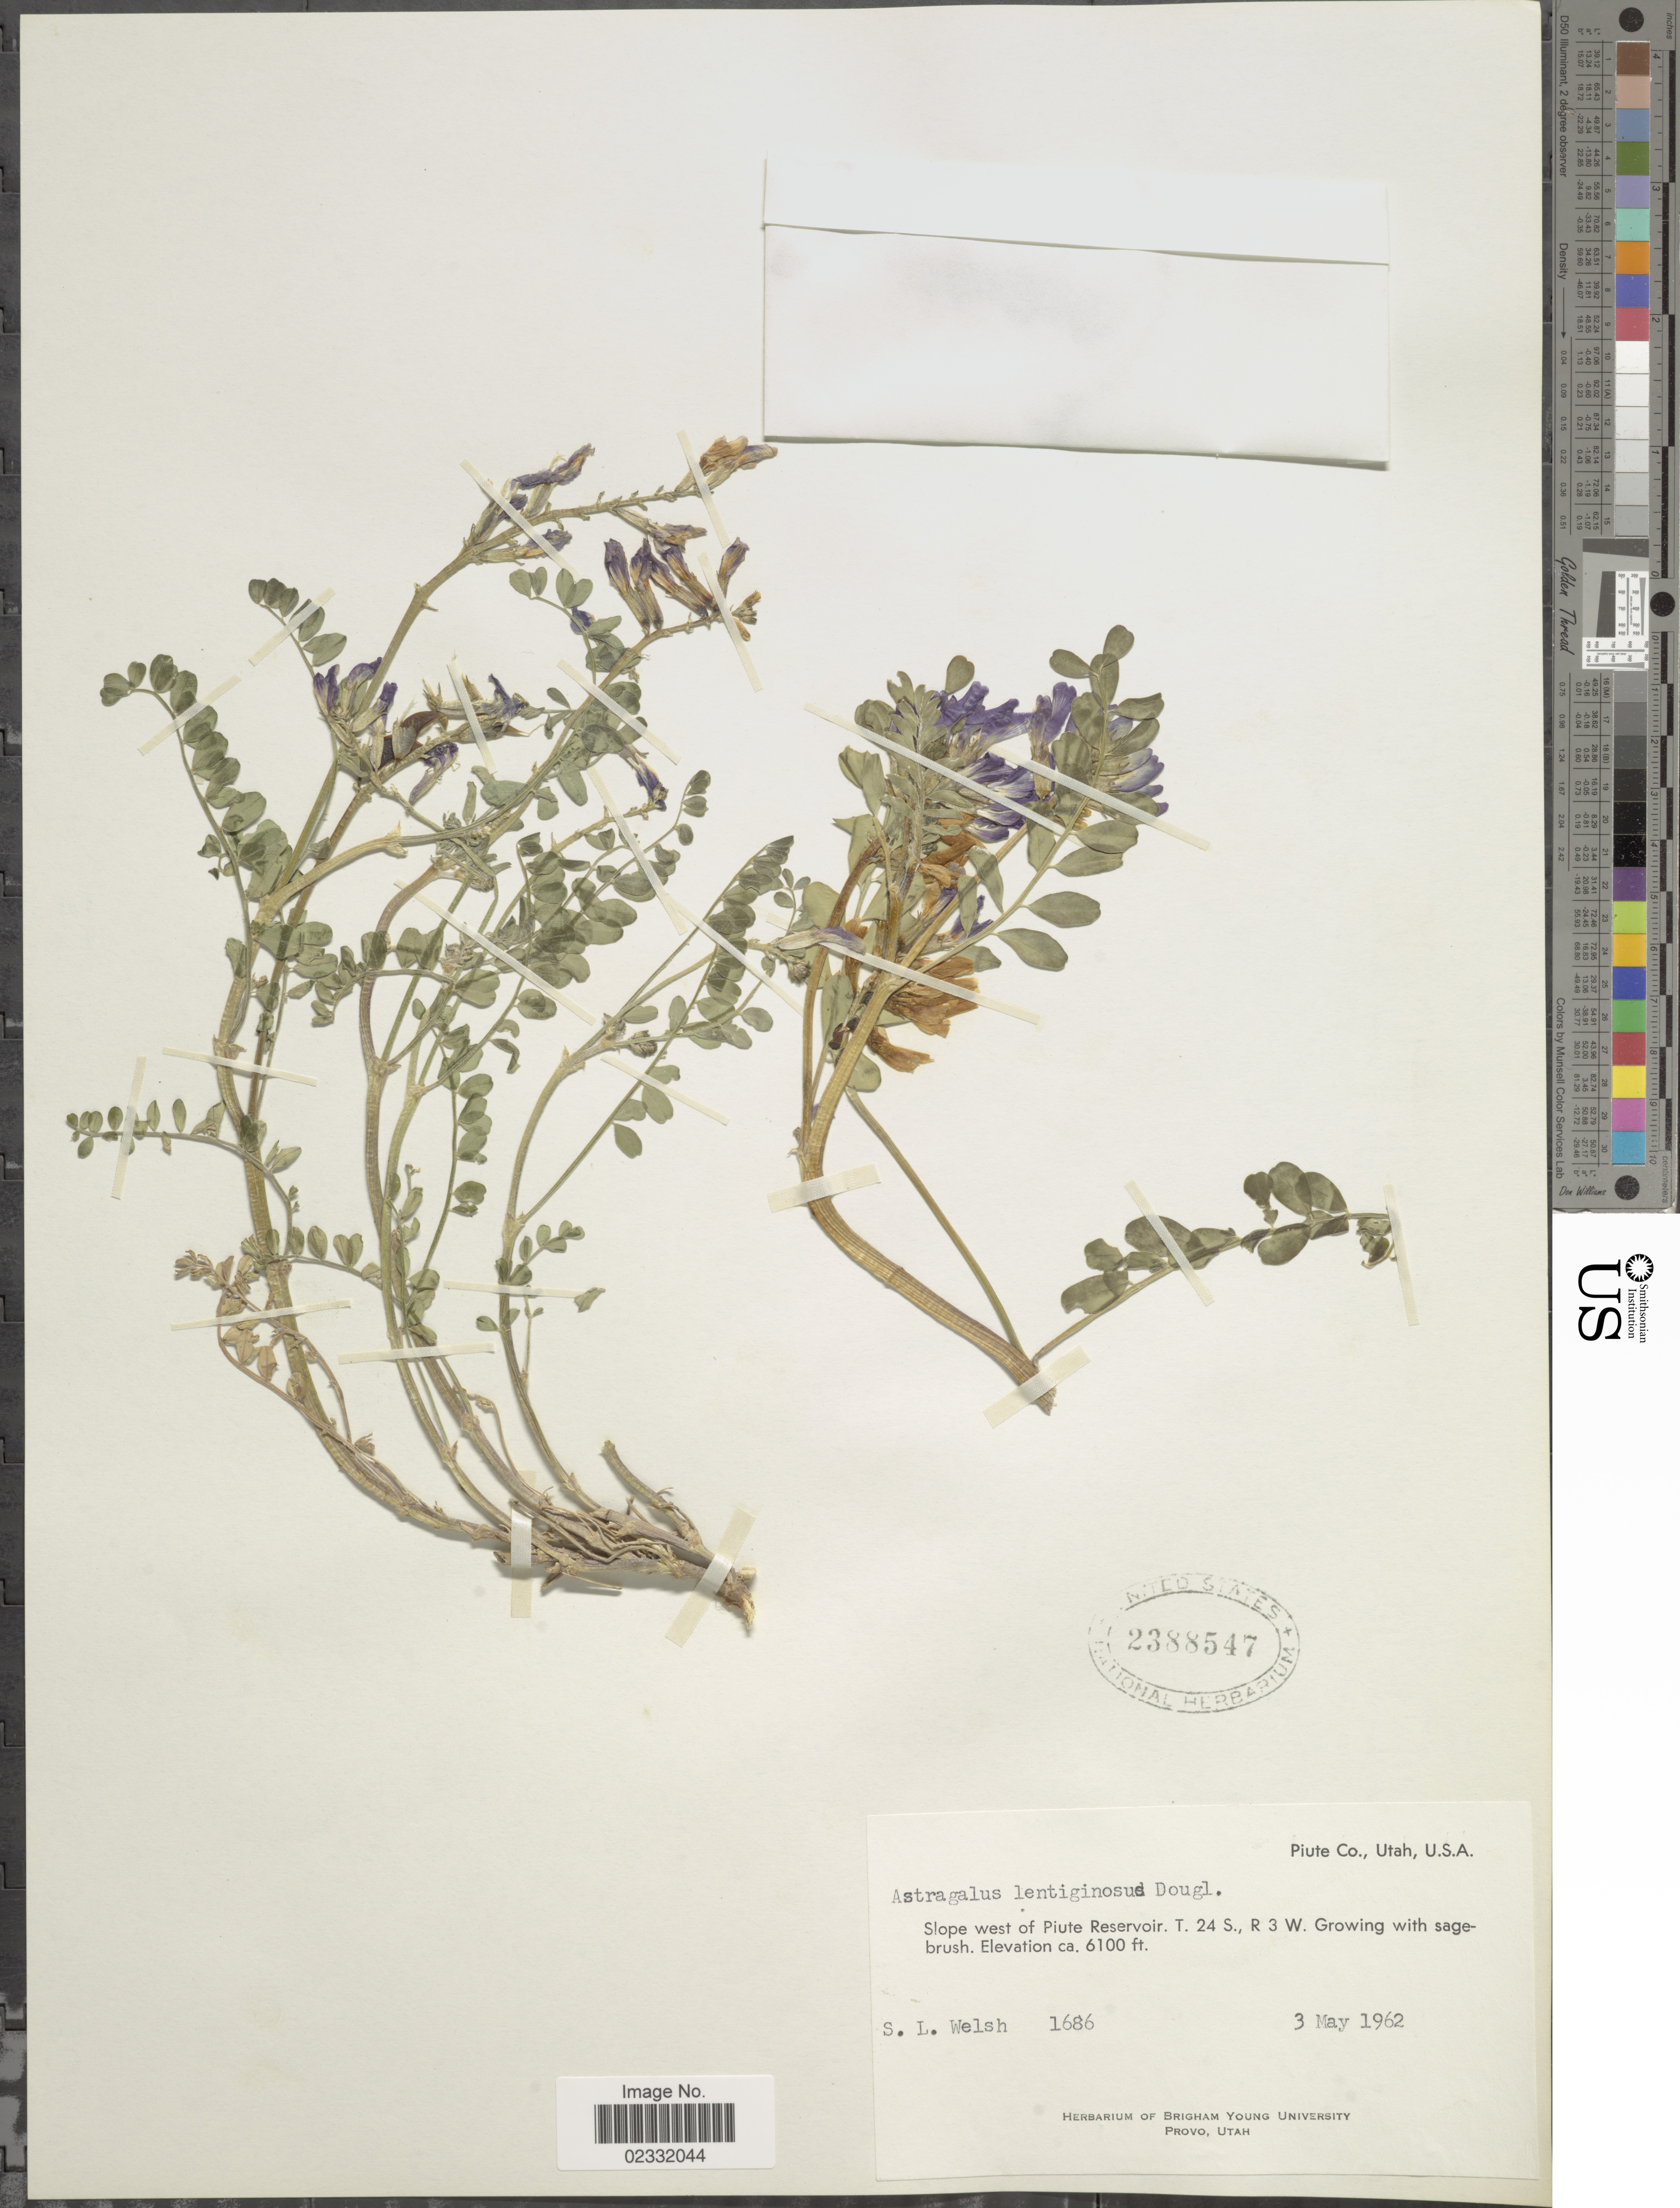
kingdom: Plantae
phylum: Tracheophyta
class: Magnoliopsida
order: Fabales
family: Fabaceae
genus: Astragalus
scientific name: Astragalus lentiginosus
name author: Douglas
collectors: S. Welsh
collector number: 1686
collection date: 1962-05-03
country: United States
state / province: Utah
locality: Piute Co. Slope west of Piute Reservoir. T. 24 S., R 3 W.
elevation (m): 1859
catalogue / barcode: US 2388547